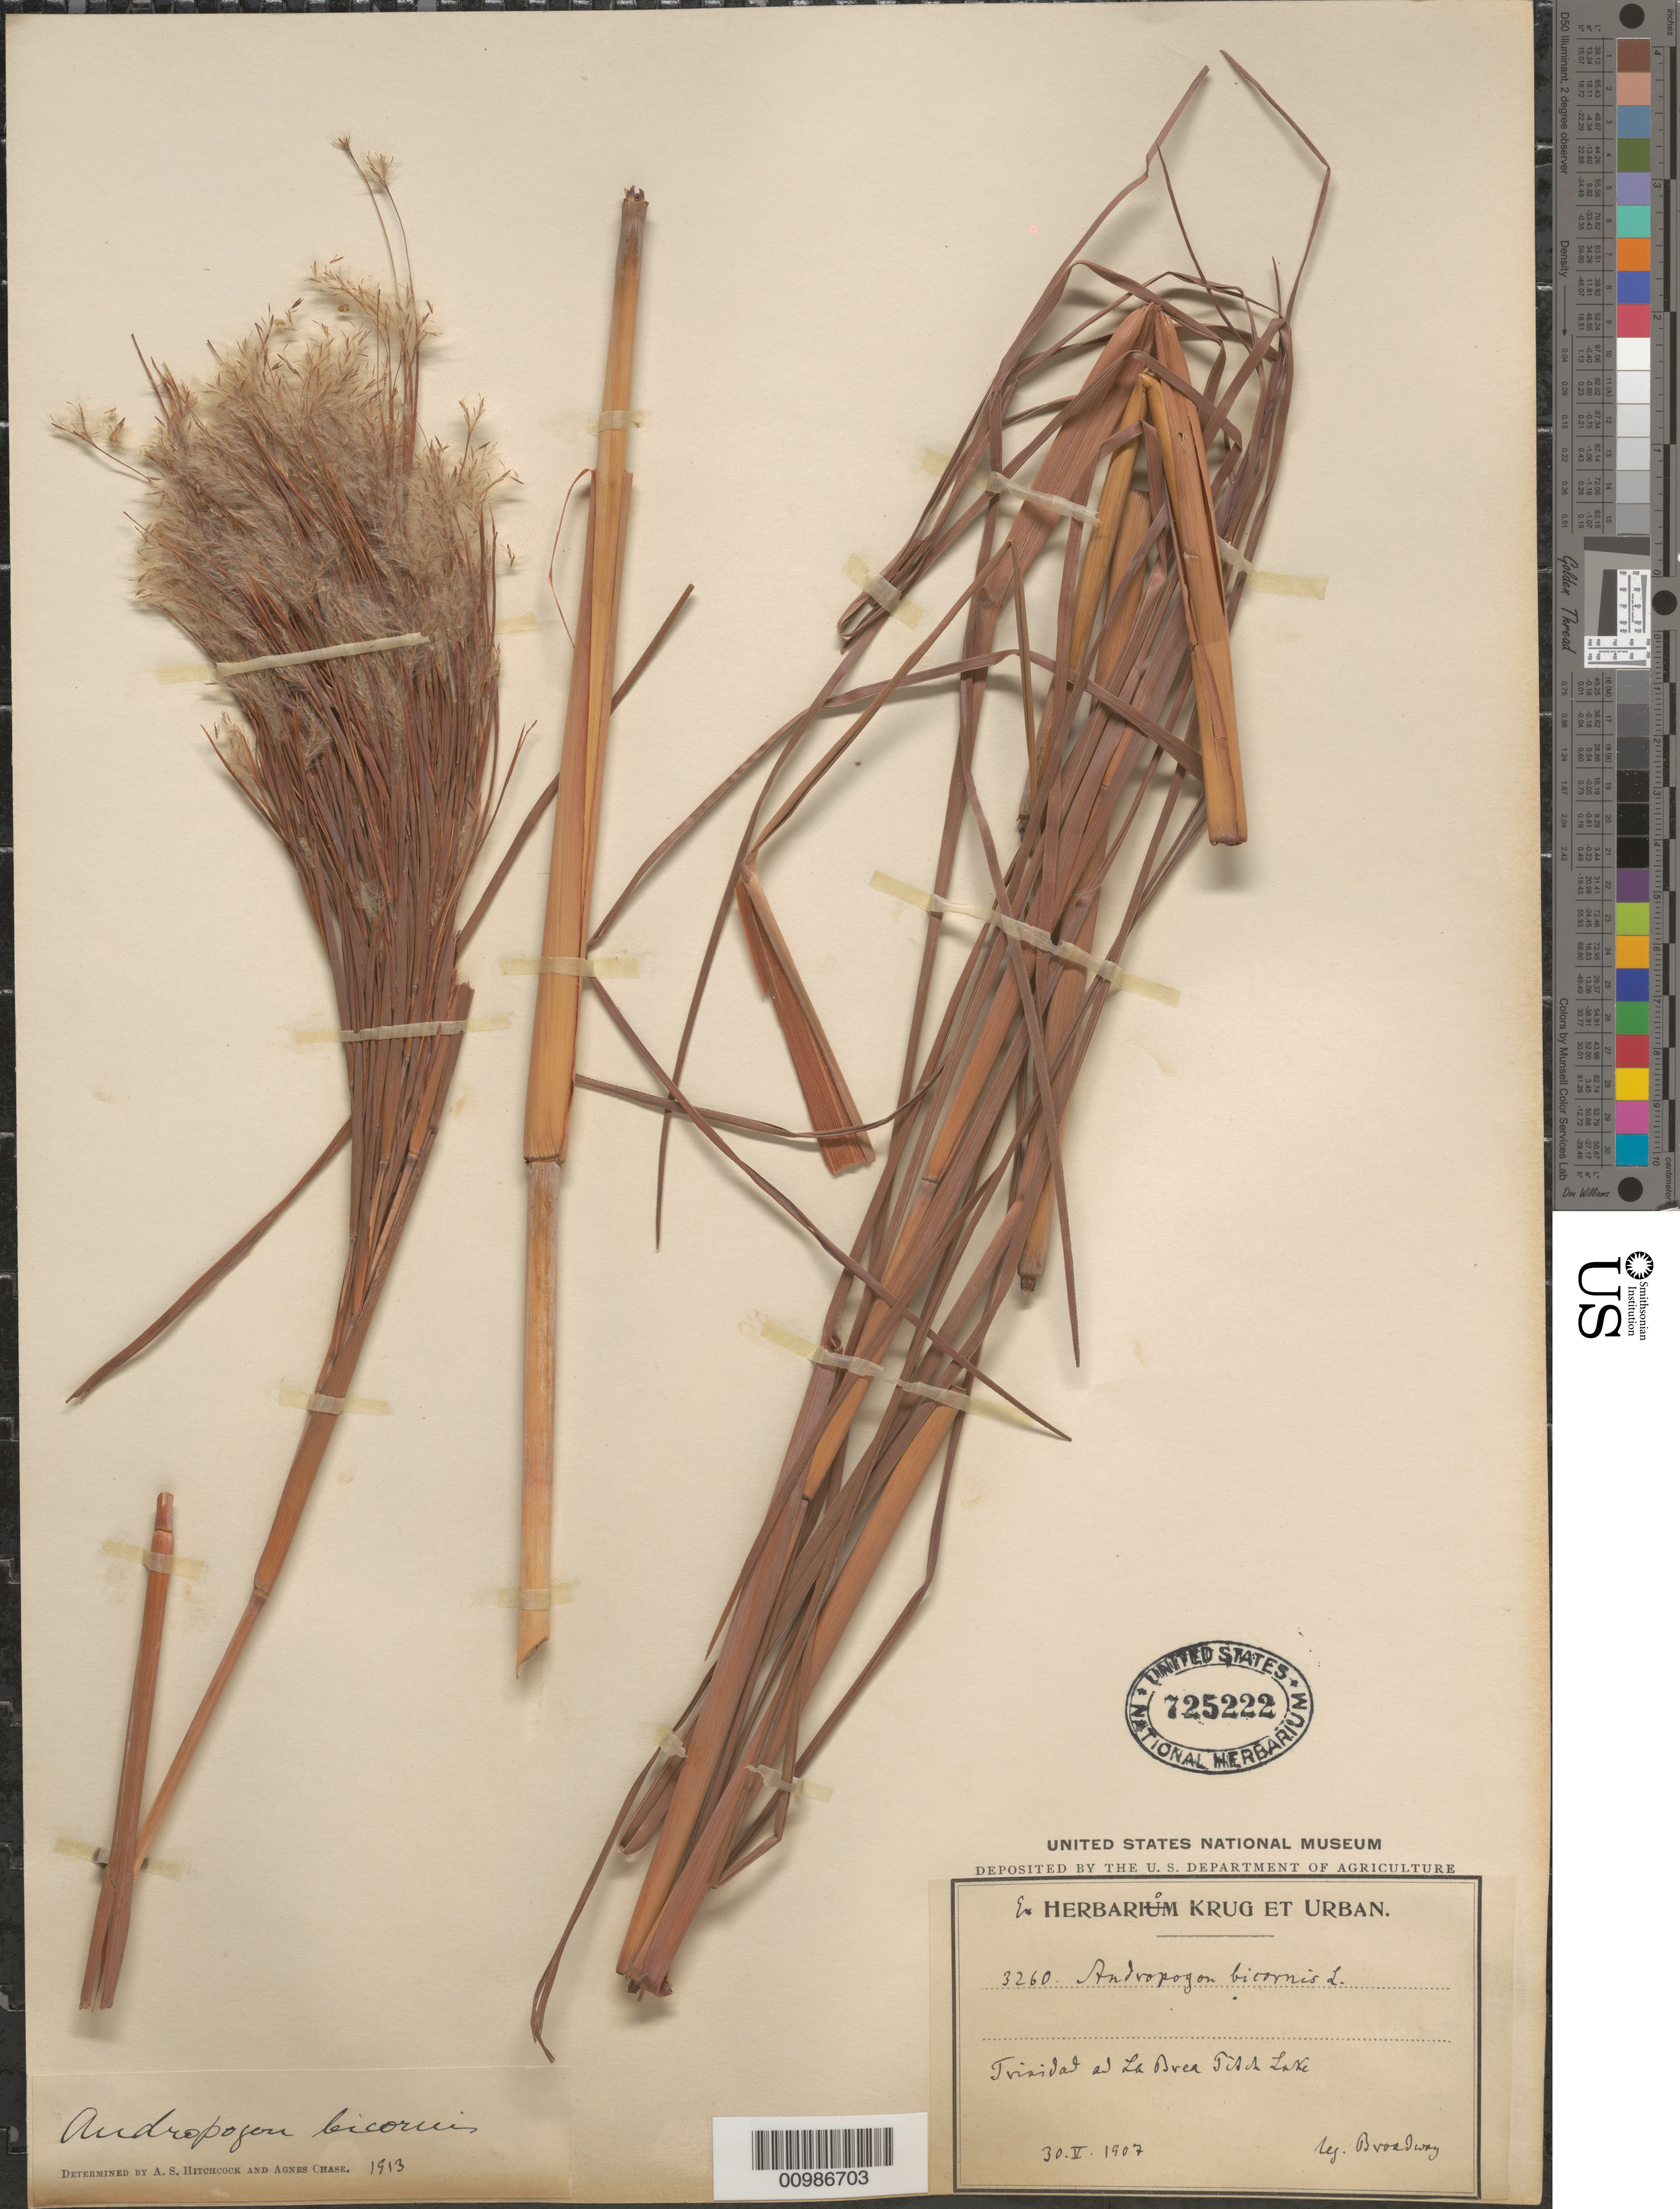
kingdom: Plantae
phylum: Tracheophyta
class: Liliopsida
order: Poales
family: Poaceae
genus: Andropogon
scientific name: Andropogon bicornis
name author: L.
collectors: W. E. Broadway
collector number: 3260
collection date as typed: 30 May 1907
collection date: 1907-05-30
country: Trinidad and Tobago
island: Trinidad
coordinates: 0 N, 0 E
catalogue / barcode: US 725222